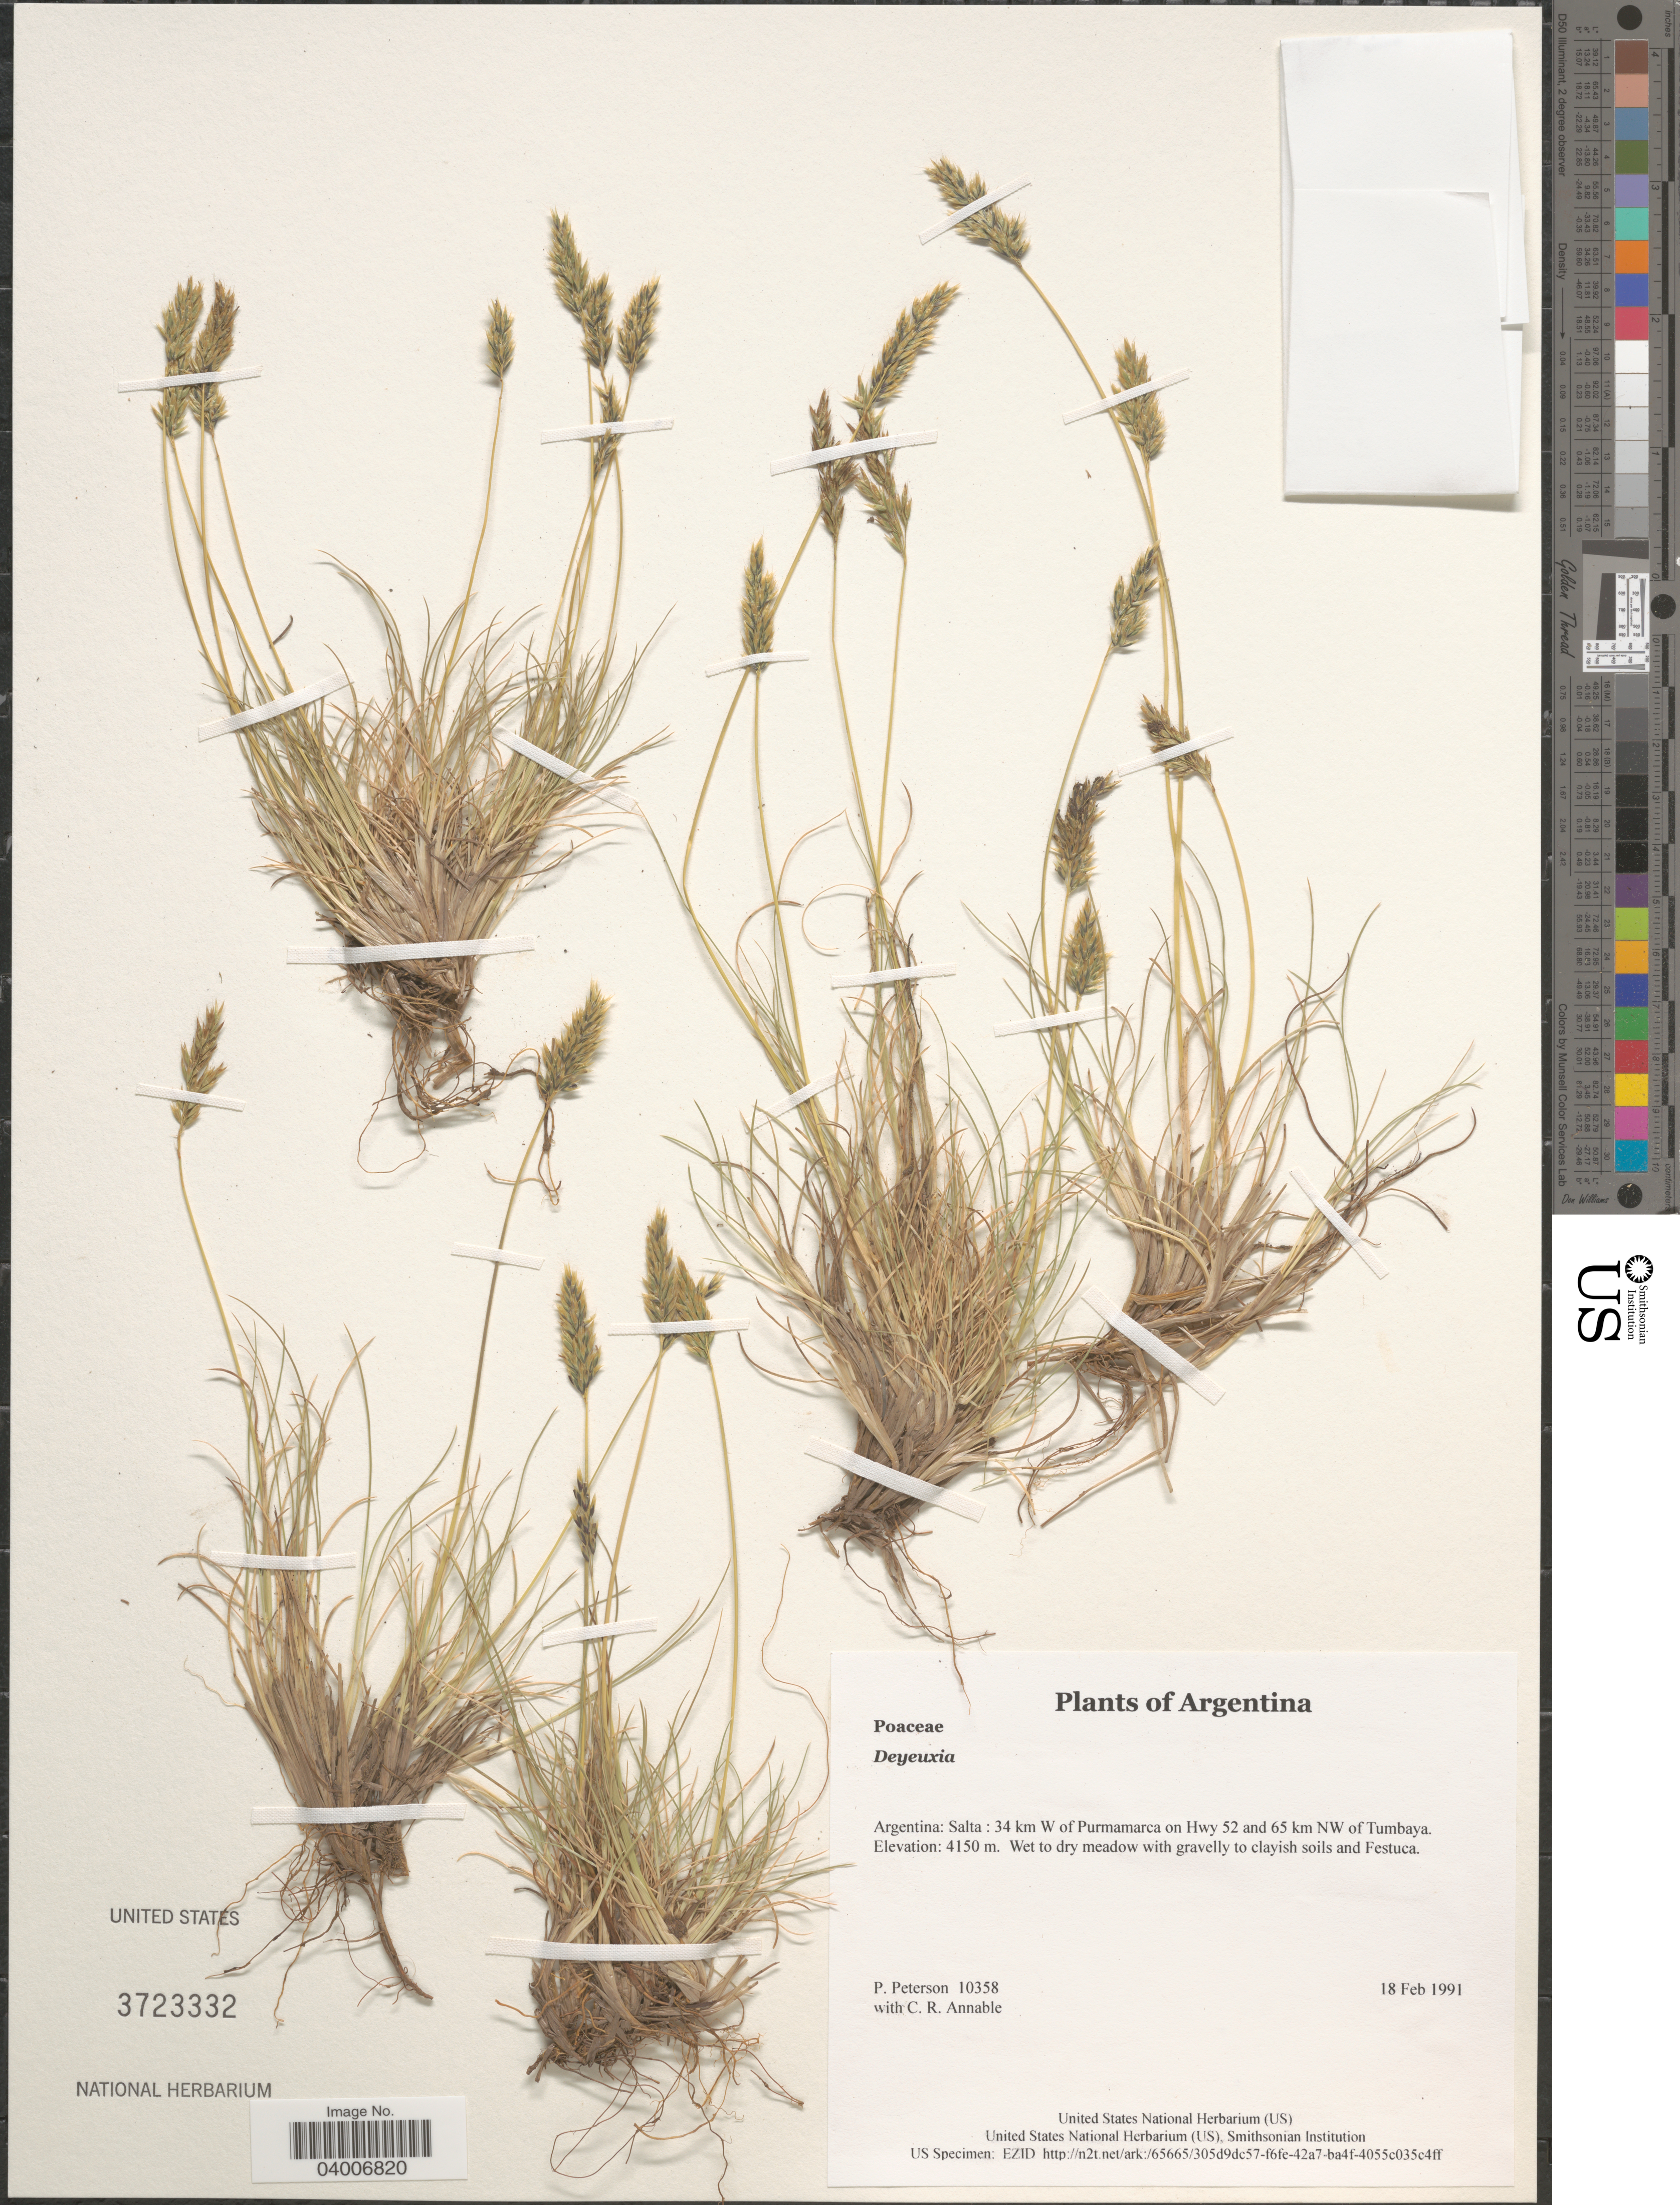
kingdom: Plantae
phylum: Tracheophyta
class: Liliopsida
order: Poales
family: Poaceae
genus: Cinnagrostis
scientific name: Cinnagrostis sp.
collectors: P. Peterson & C. R. Annable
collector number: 10358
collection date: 1991-02-18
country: Argentina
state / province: Salta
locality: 34 km W of Purmamarca on Hwy 52 and 65 km NW of Tumbaya.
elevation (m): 4150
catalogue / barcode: US 3723332